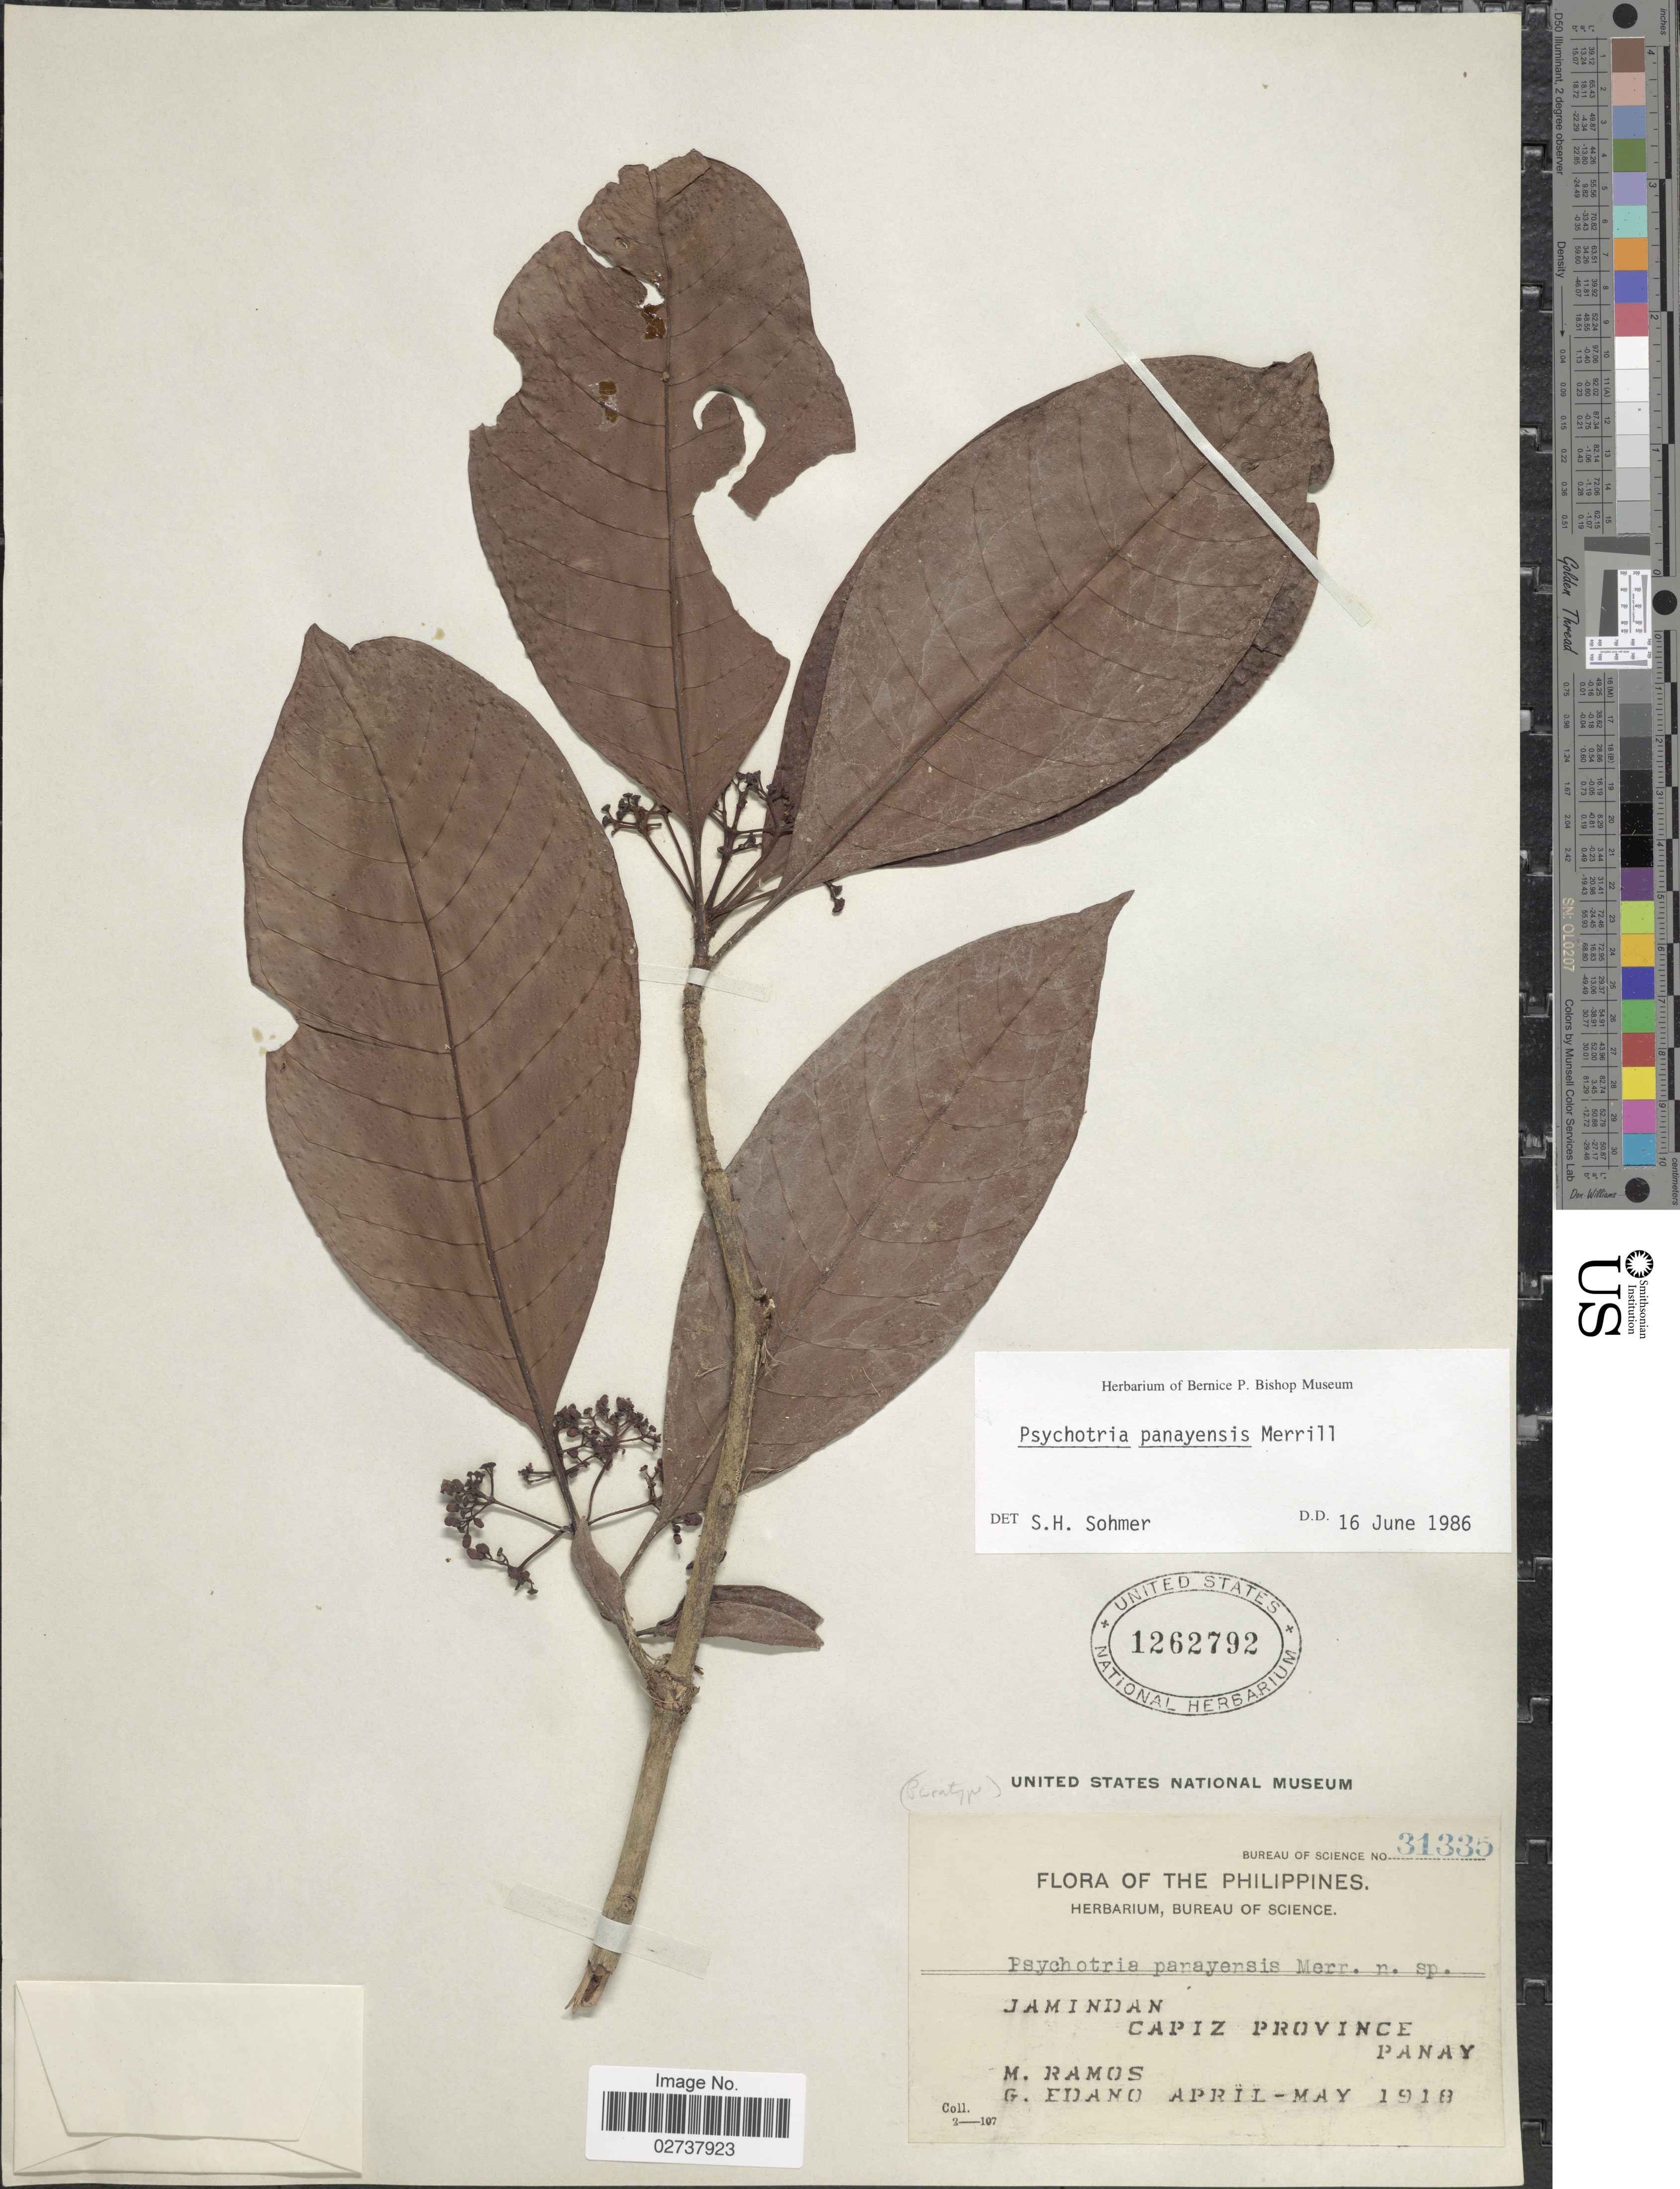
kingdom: Plantae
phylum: Tracheophyta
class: Magnoliopsida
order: Gentianales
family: Rubiaceae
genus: Psychotria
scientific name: Psychotria panayensis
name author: Merr.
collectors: M. Ramos & G. Edaño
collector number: Bureau of Science 31335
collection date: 1918-04/1918-05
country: Philippines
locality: Jamindan, Capiz Province, Panay.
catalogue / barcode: US 1262792